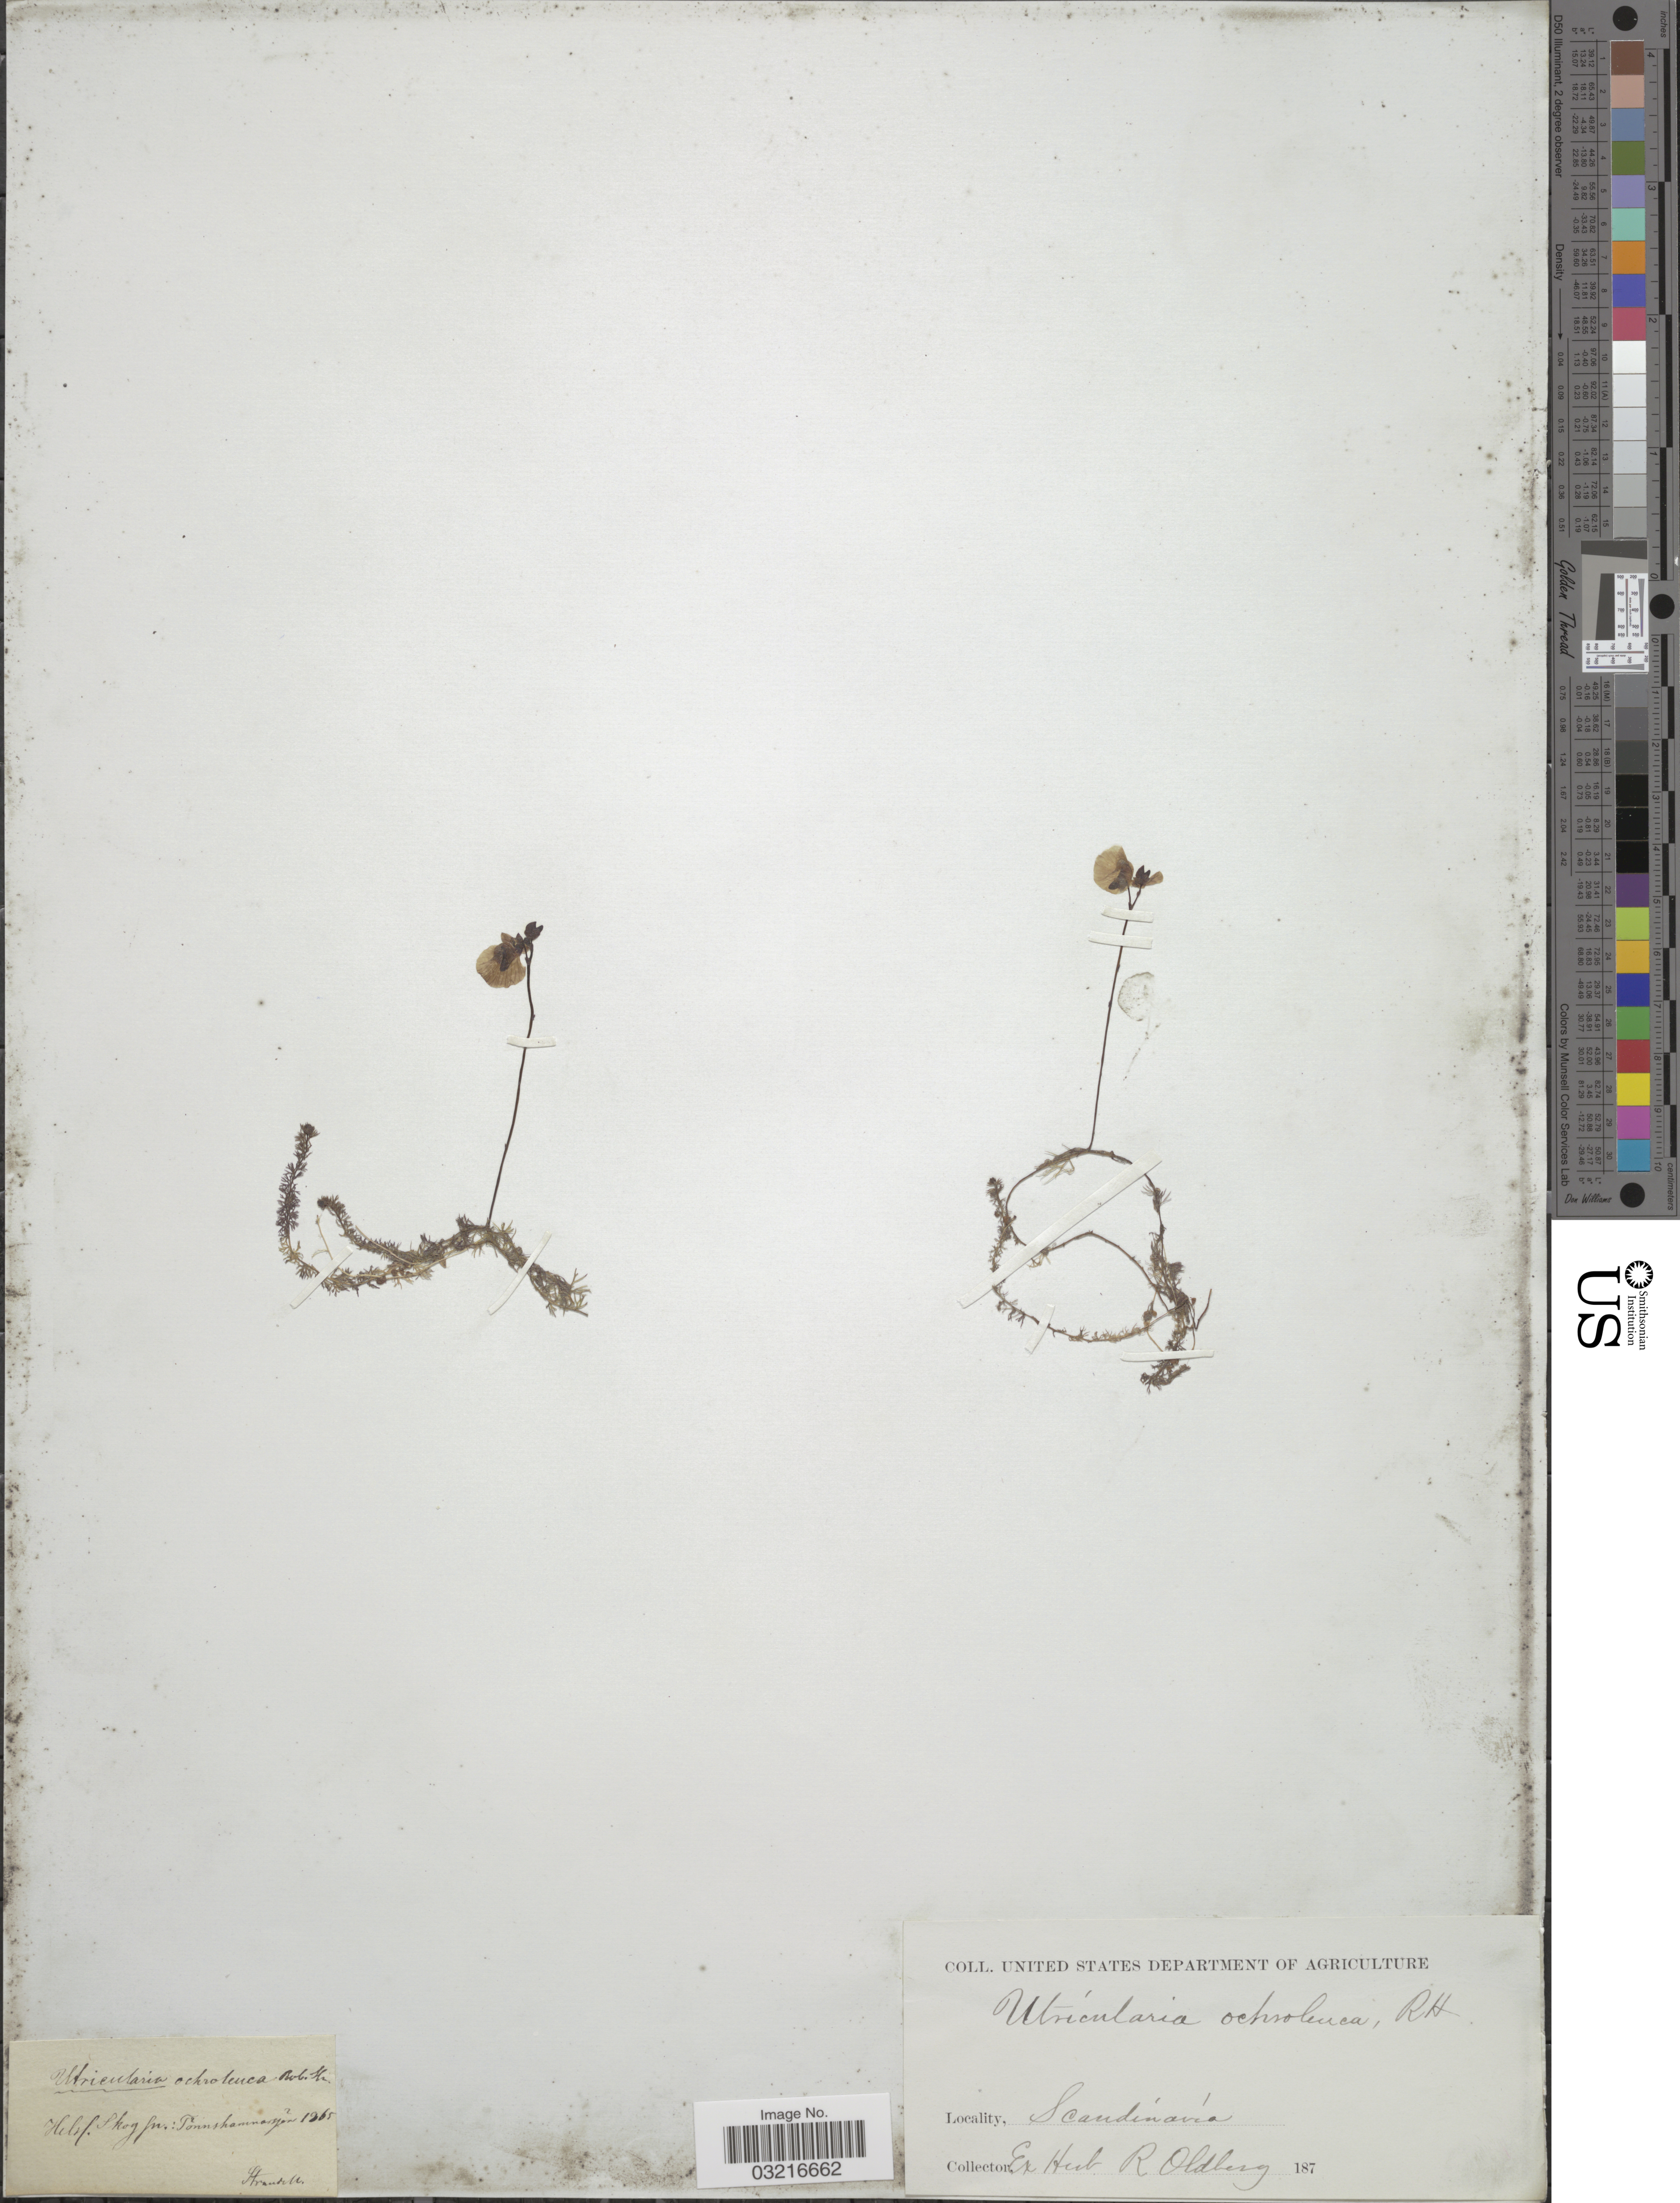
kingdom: Plantae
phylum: Tracheophyta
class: Magnoliopsida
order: Lamiales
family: Lentibulariaceae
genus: Utricularia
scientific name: Utricularia ochroleuca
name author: Hartm.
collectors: ex herb. R. Oldberg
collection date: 1865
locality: Skog fn: Ponnskammanger [interpreted], Scandinavia.